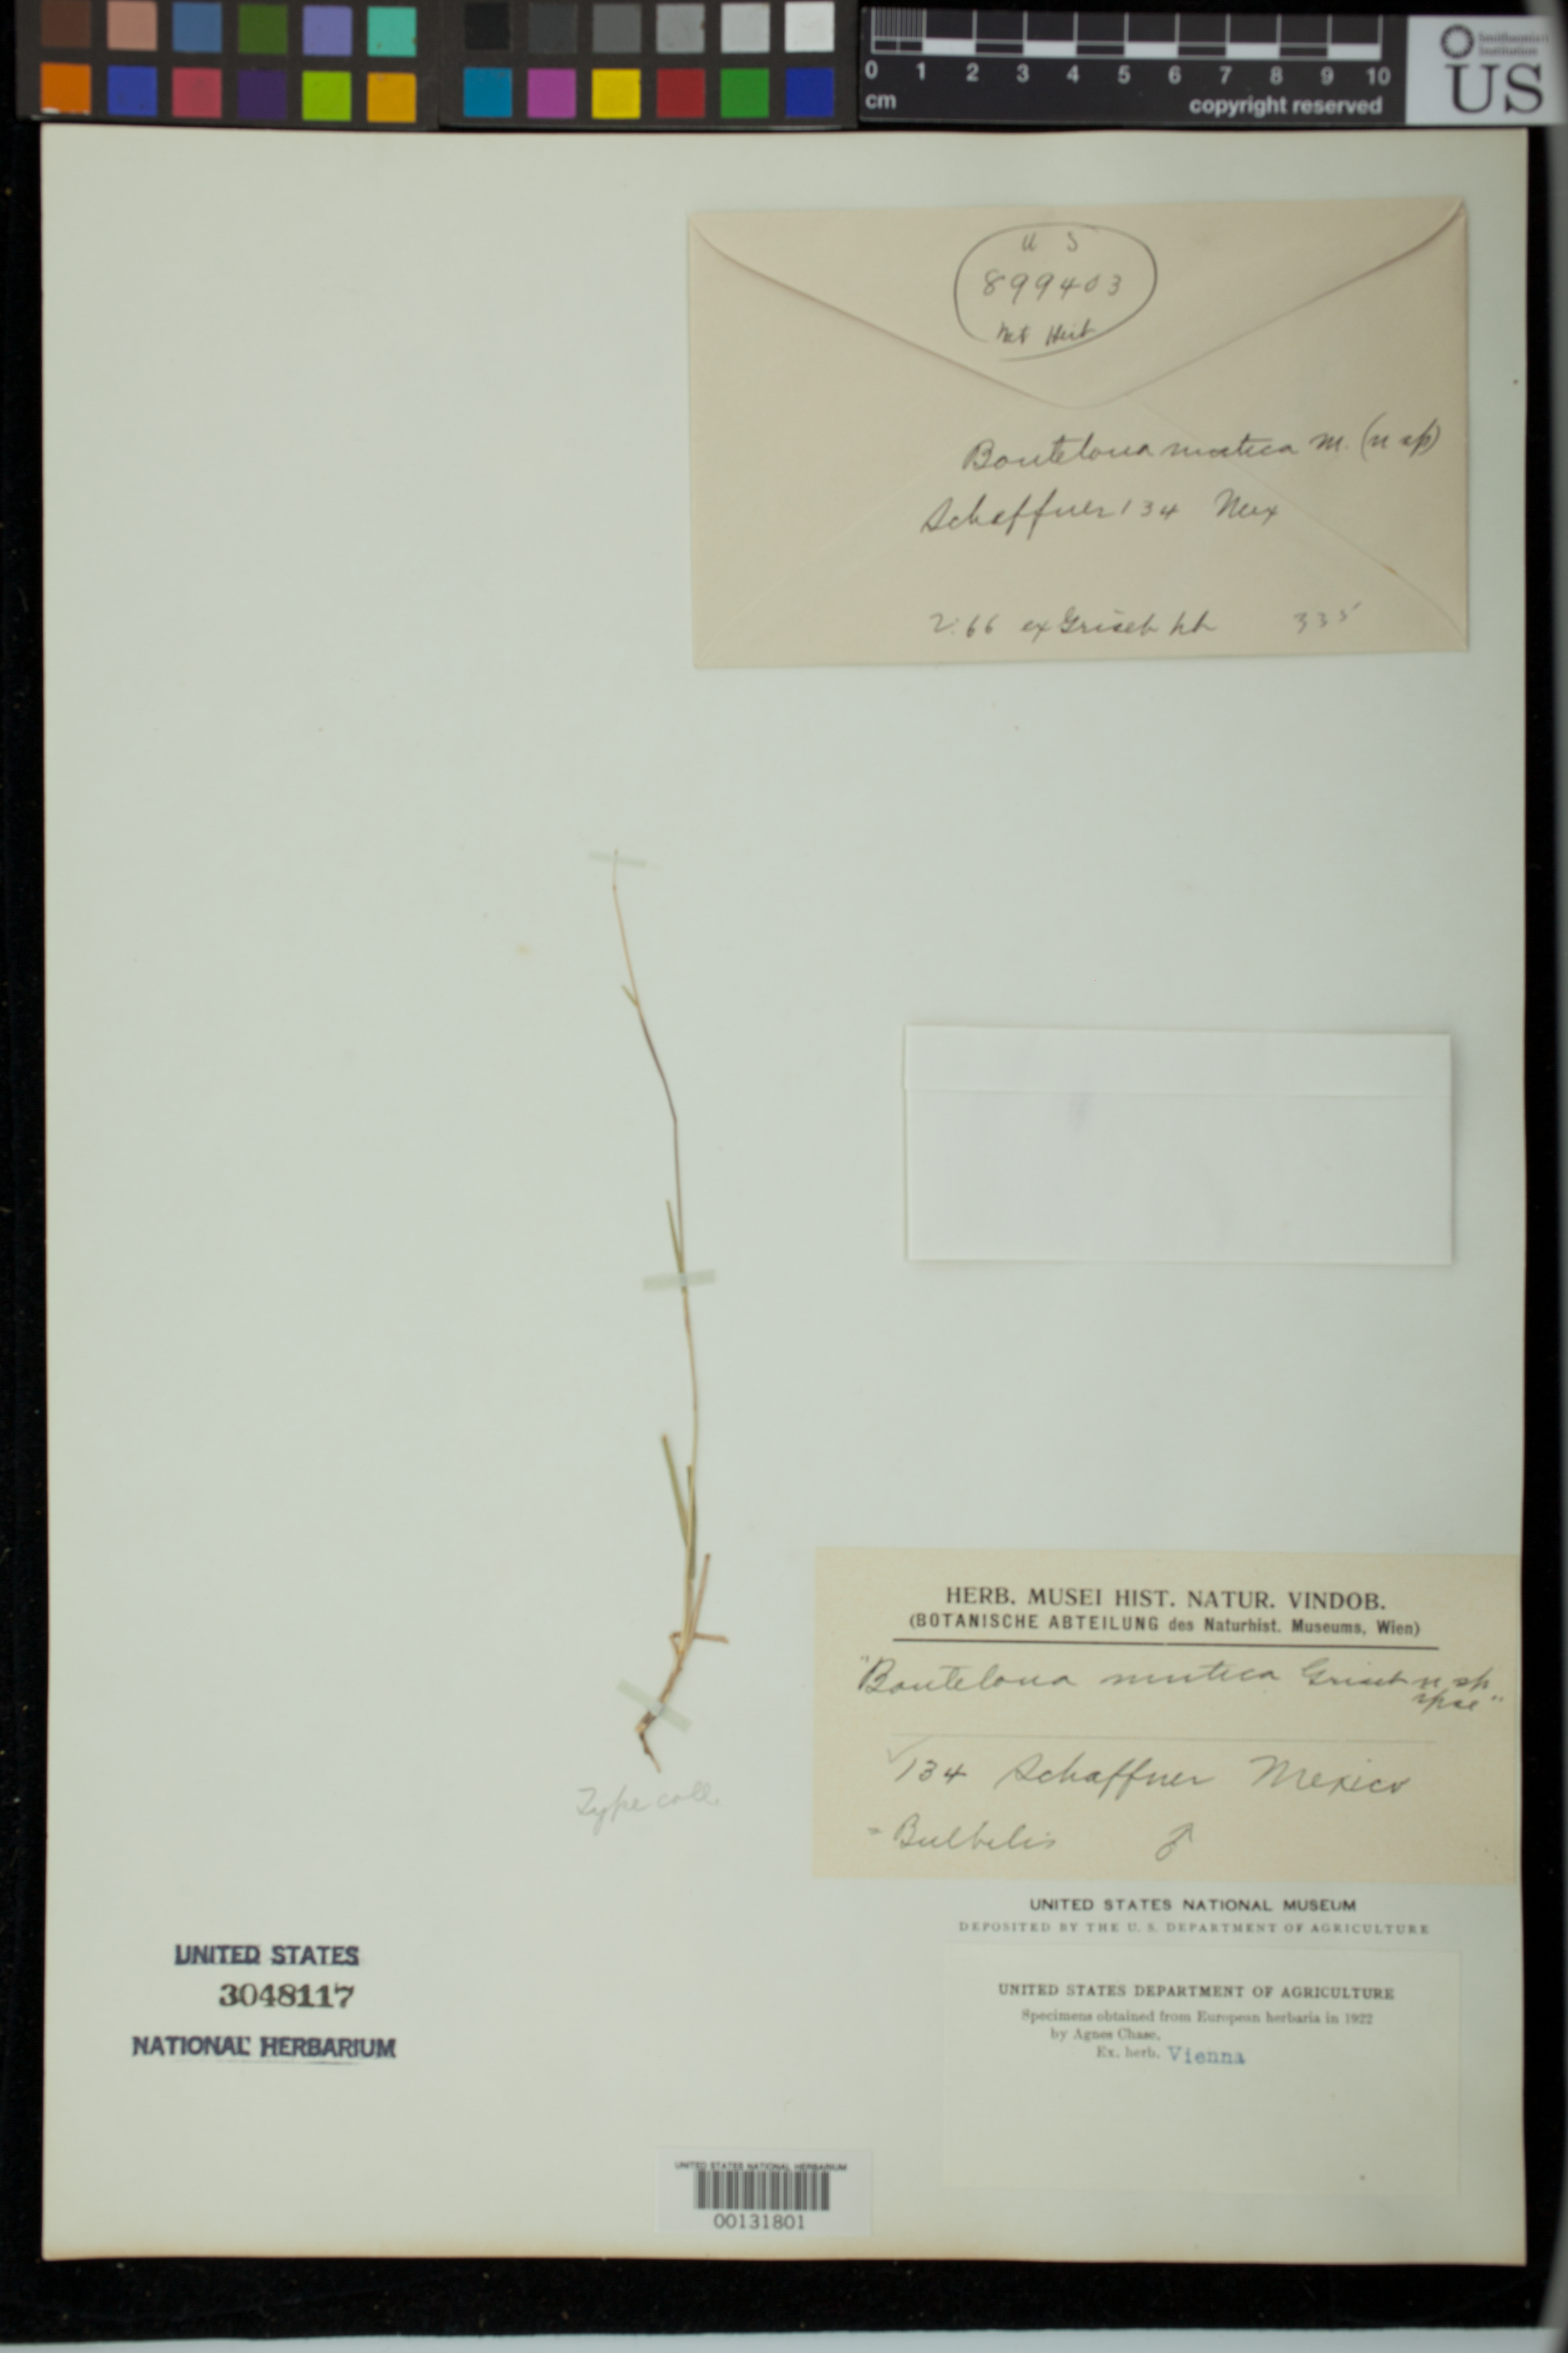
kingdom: Plantae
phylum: Tracheophyta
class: Liliopsida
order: Poales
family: Poaceae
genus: Bouteloua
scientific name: Bouteloua mutica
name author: Griseb. ex E. Fourn.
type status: Type Collection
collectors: J. G. Schaffner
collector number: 134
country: Mexico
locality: E of Monserrat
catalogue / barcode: US 3048117